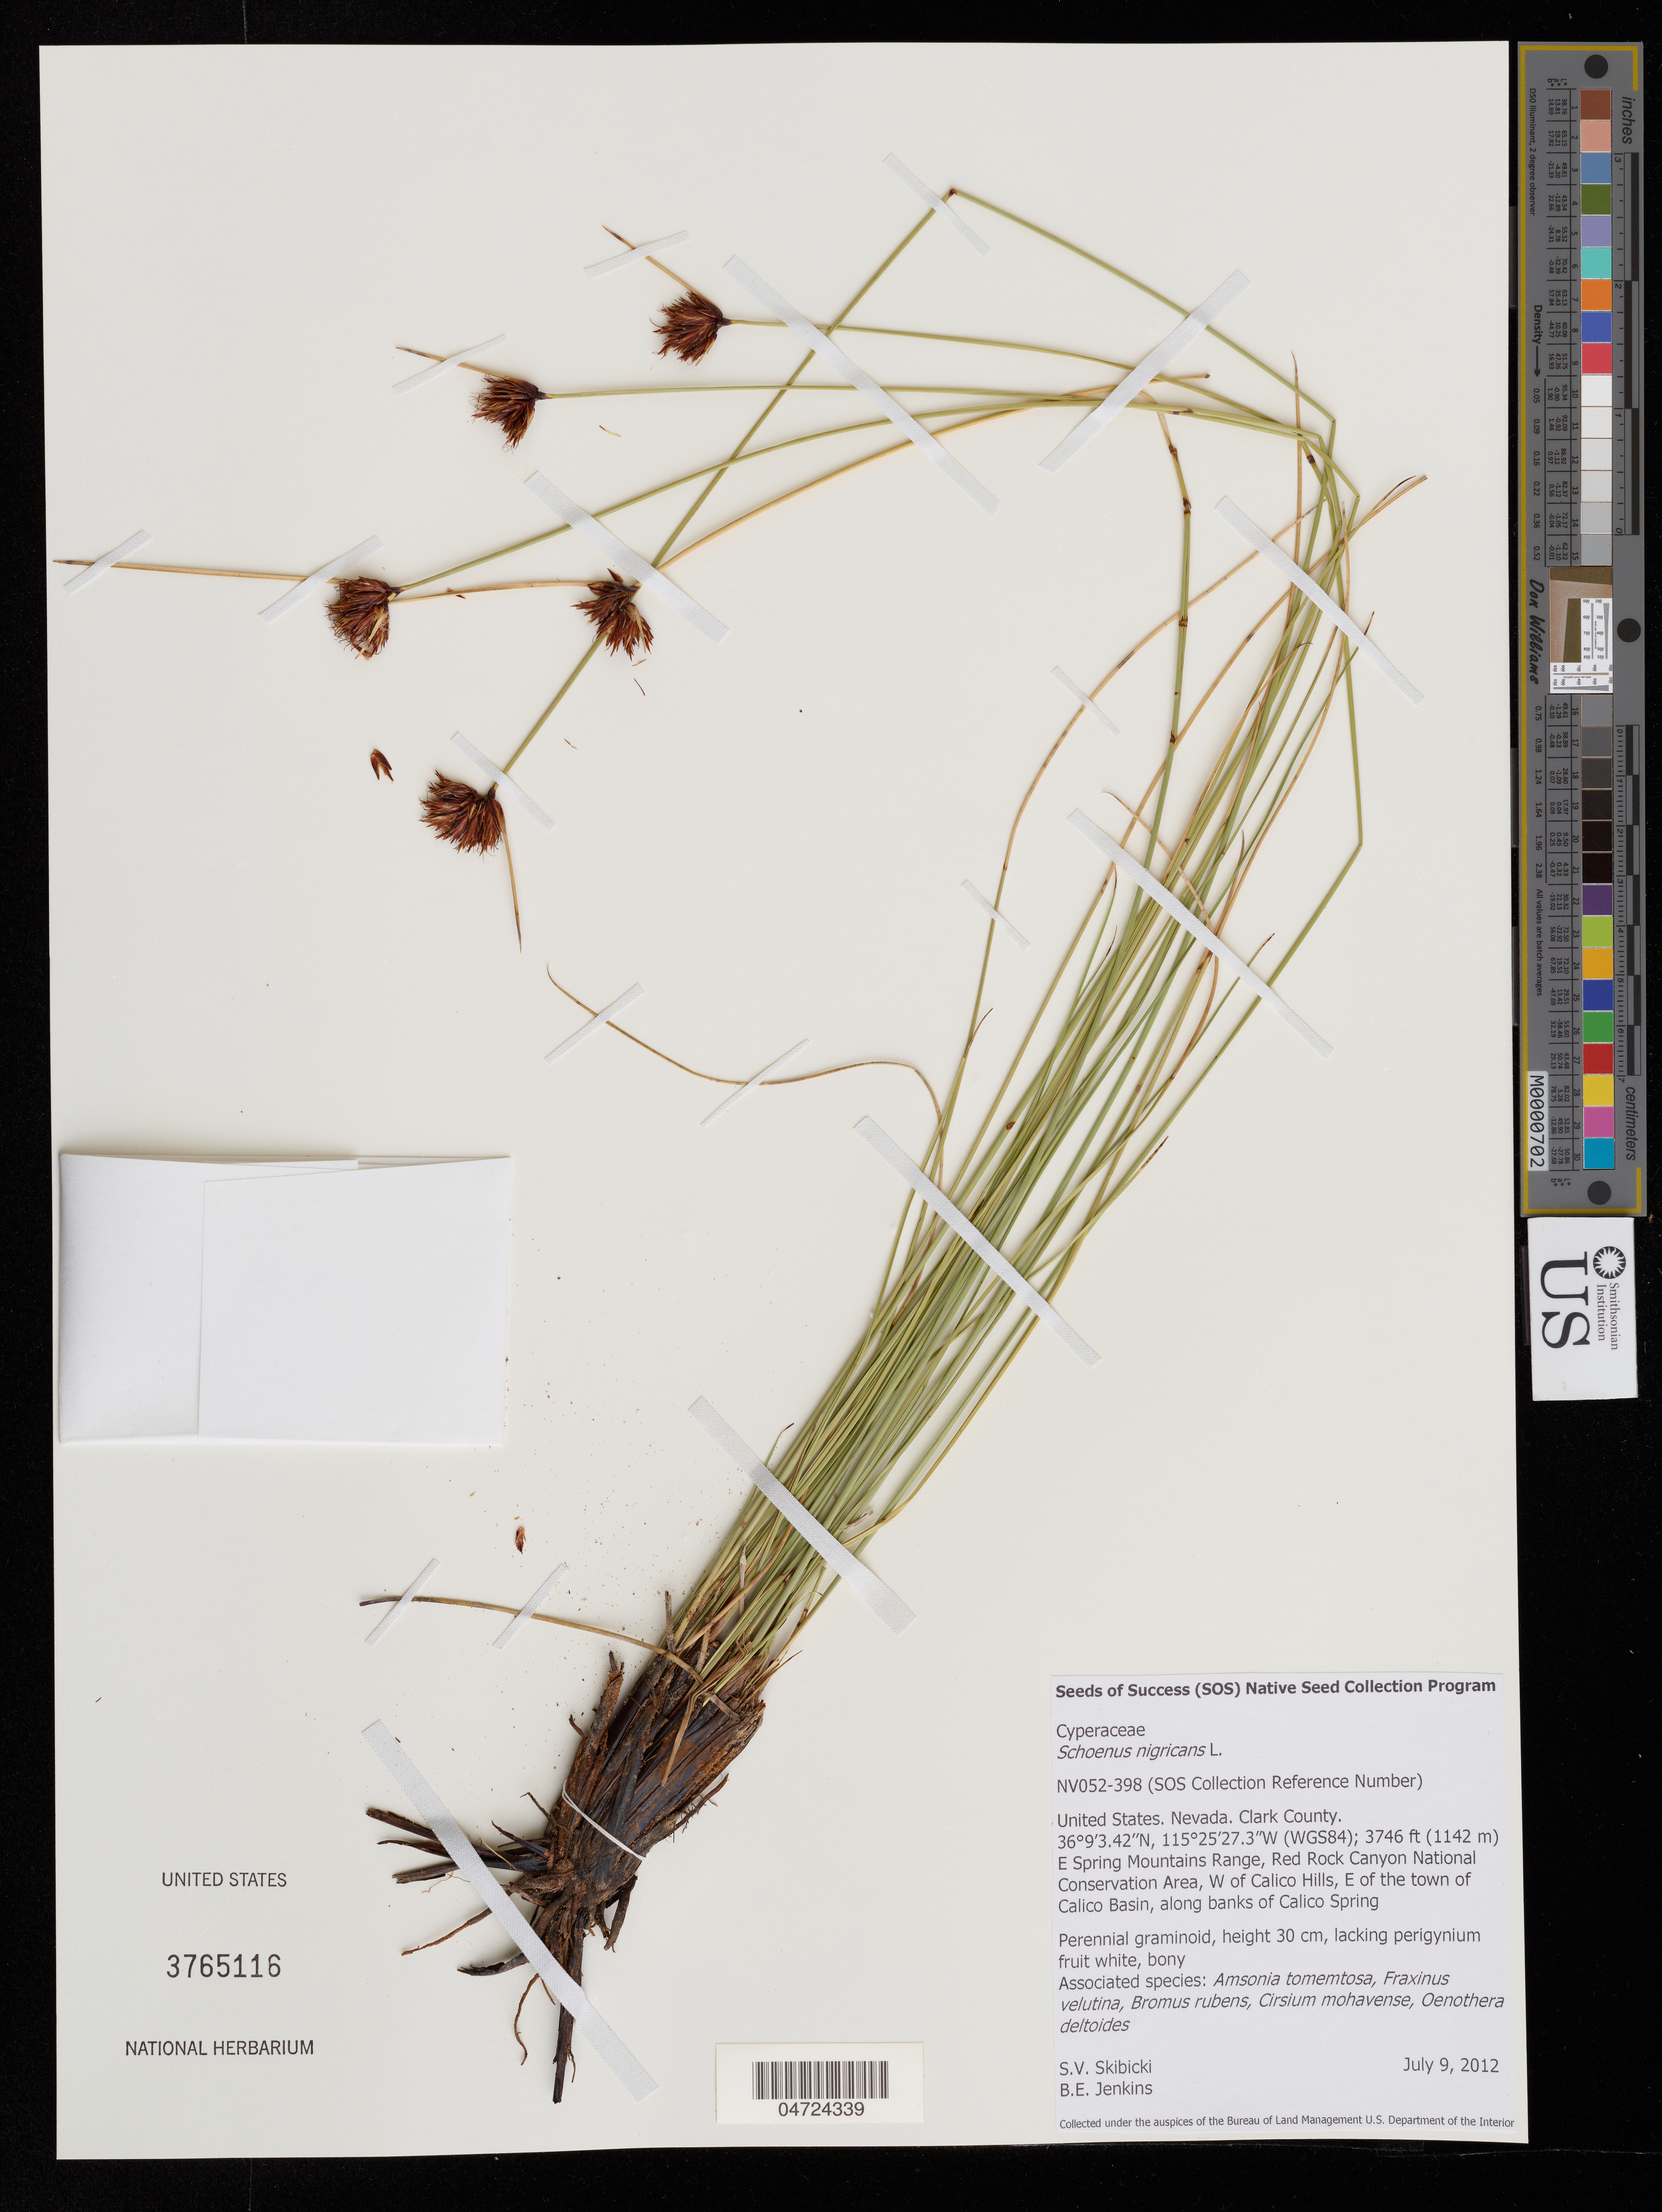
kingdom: Plantae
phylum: Tracheophyta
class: Liliopsida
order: Poales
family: Cyperaceae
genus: Schoenus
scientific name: Schoenus nigricans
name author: L.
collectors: S. Skibicki & B. Jenkins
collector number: NV052-398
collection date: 2012-07-09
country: United States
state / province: Nevada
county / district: Clark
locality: Clark County. E Spring Mountains Range, Red Rock Canyon National Conservation Area, W of Calico Hills, E of the town of Calico Basin, along banks of Calico Spring.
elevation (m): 1142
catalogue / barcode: US 3765116